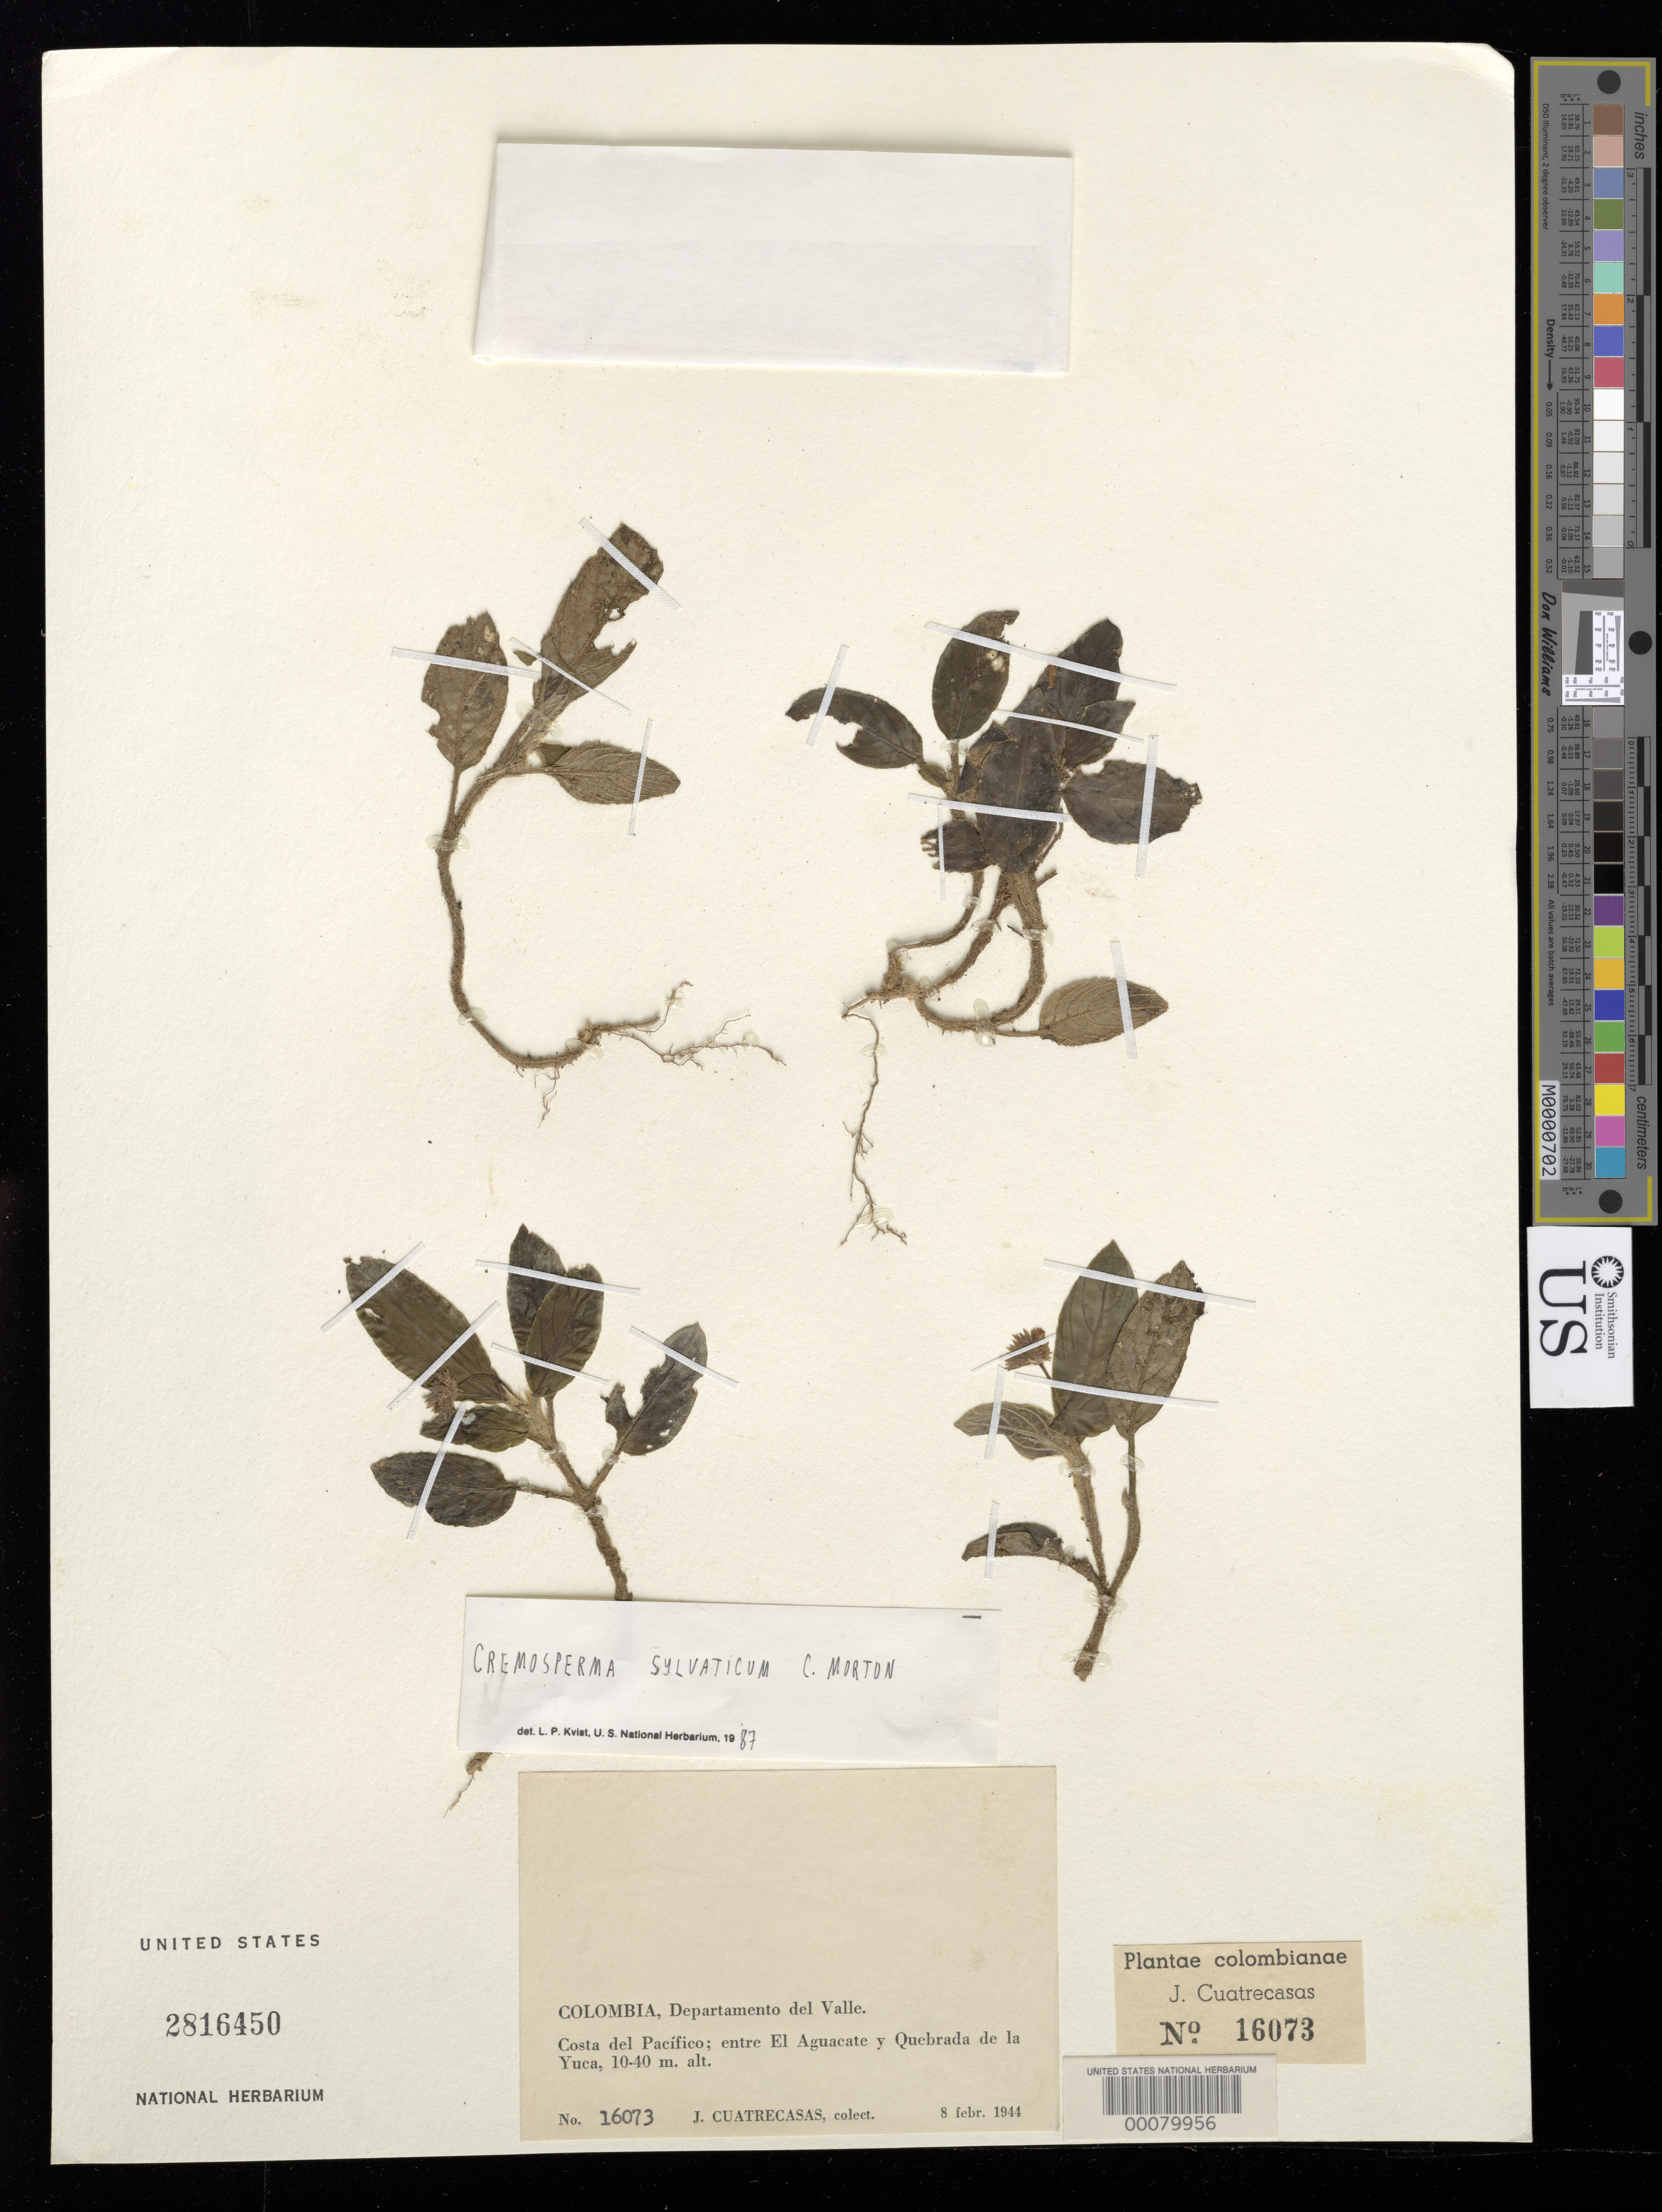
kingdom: Plantae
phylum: Tracheophyta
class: Magnoliopsida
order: Lamiales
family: Gesneriaceae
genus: Cremosperma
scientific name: Cremosperma sylvaticum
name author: C.V. Morton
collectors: J. Cuatrecasas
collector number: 16073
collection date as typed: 08 Feb 1944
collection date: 1944-02-08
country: Colombia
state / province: Valle del Cauca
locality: Pacific coast, between El Aguacate and Quebrada de la Yuca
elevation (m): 10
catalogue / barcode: US 2816450